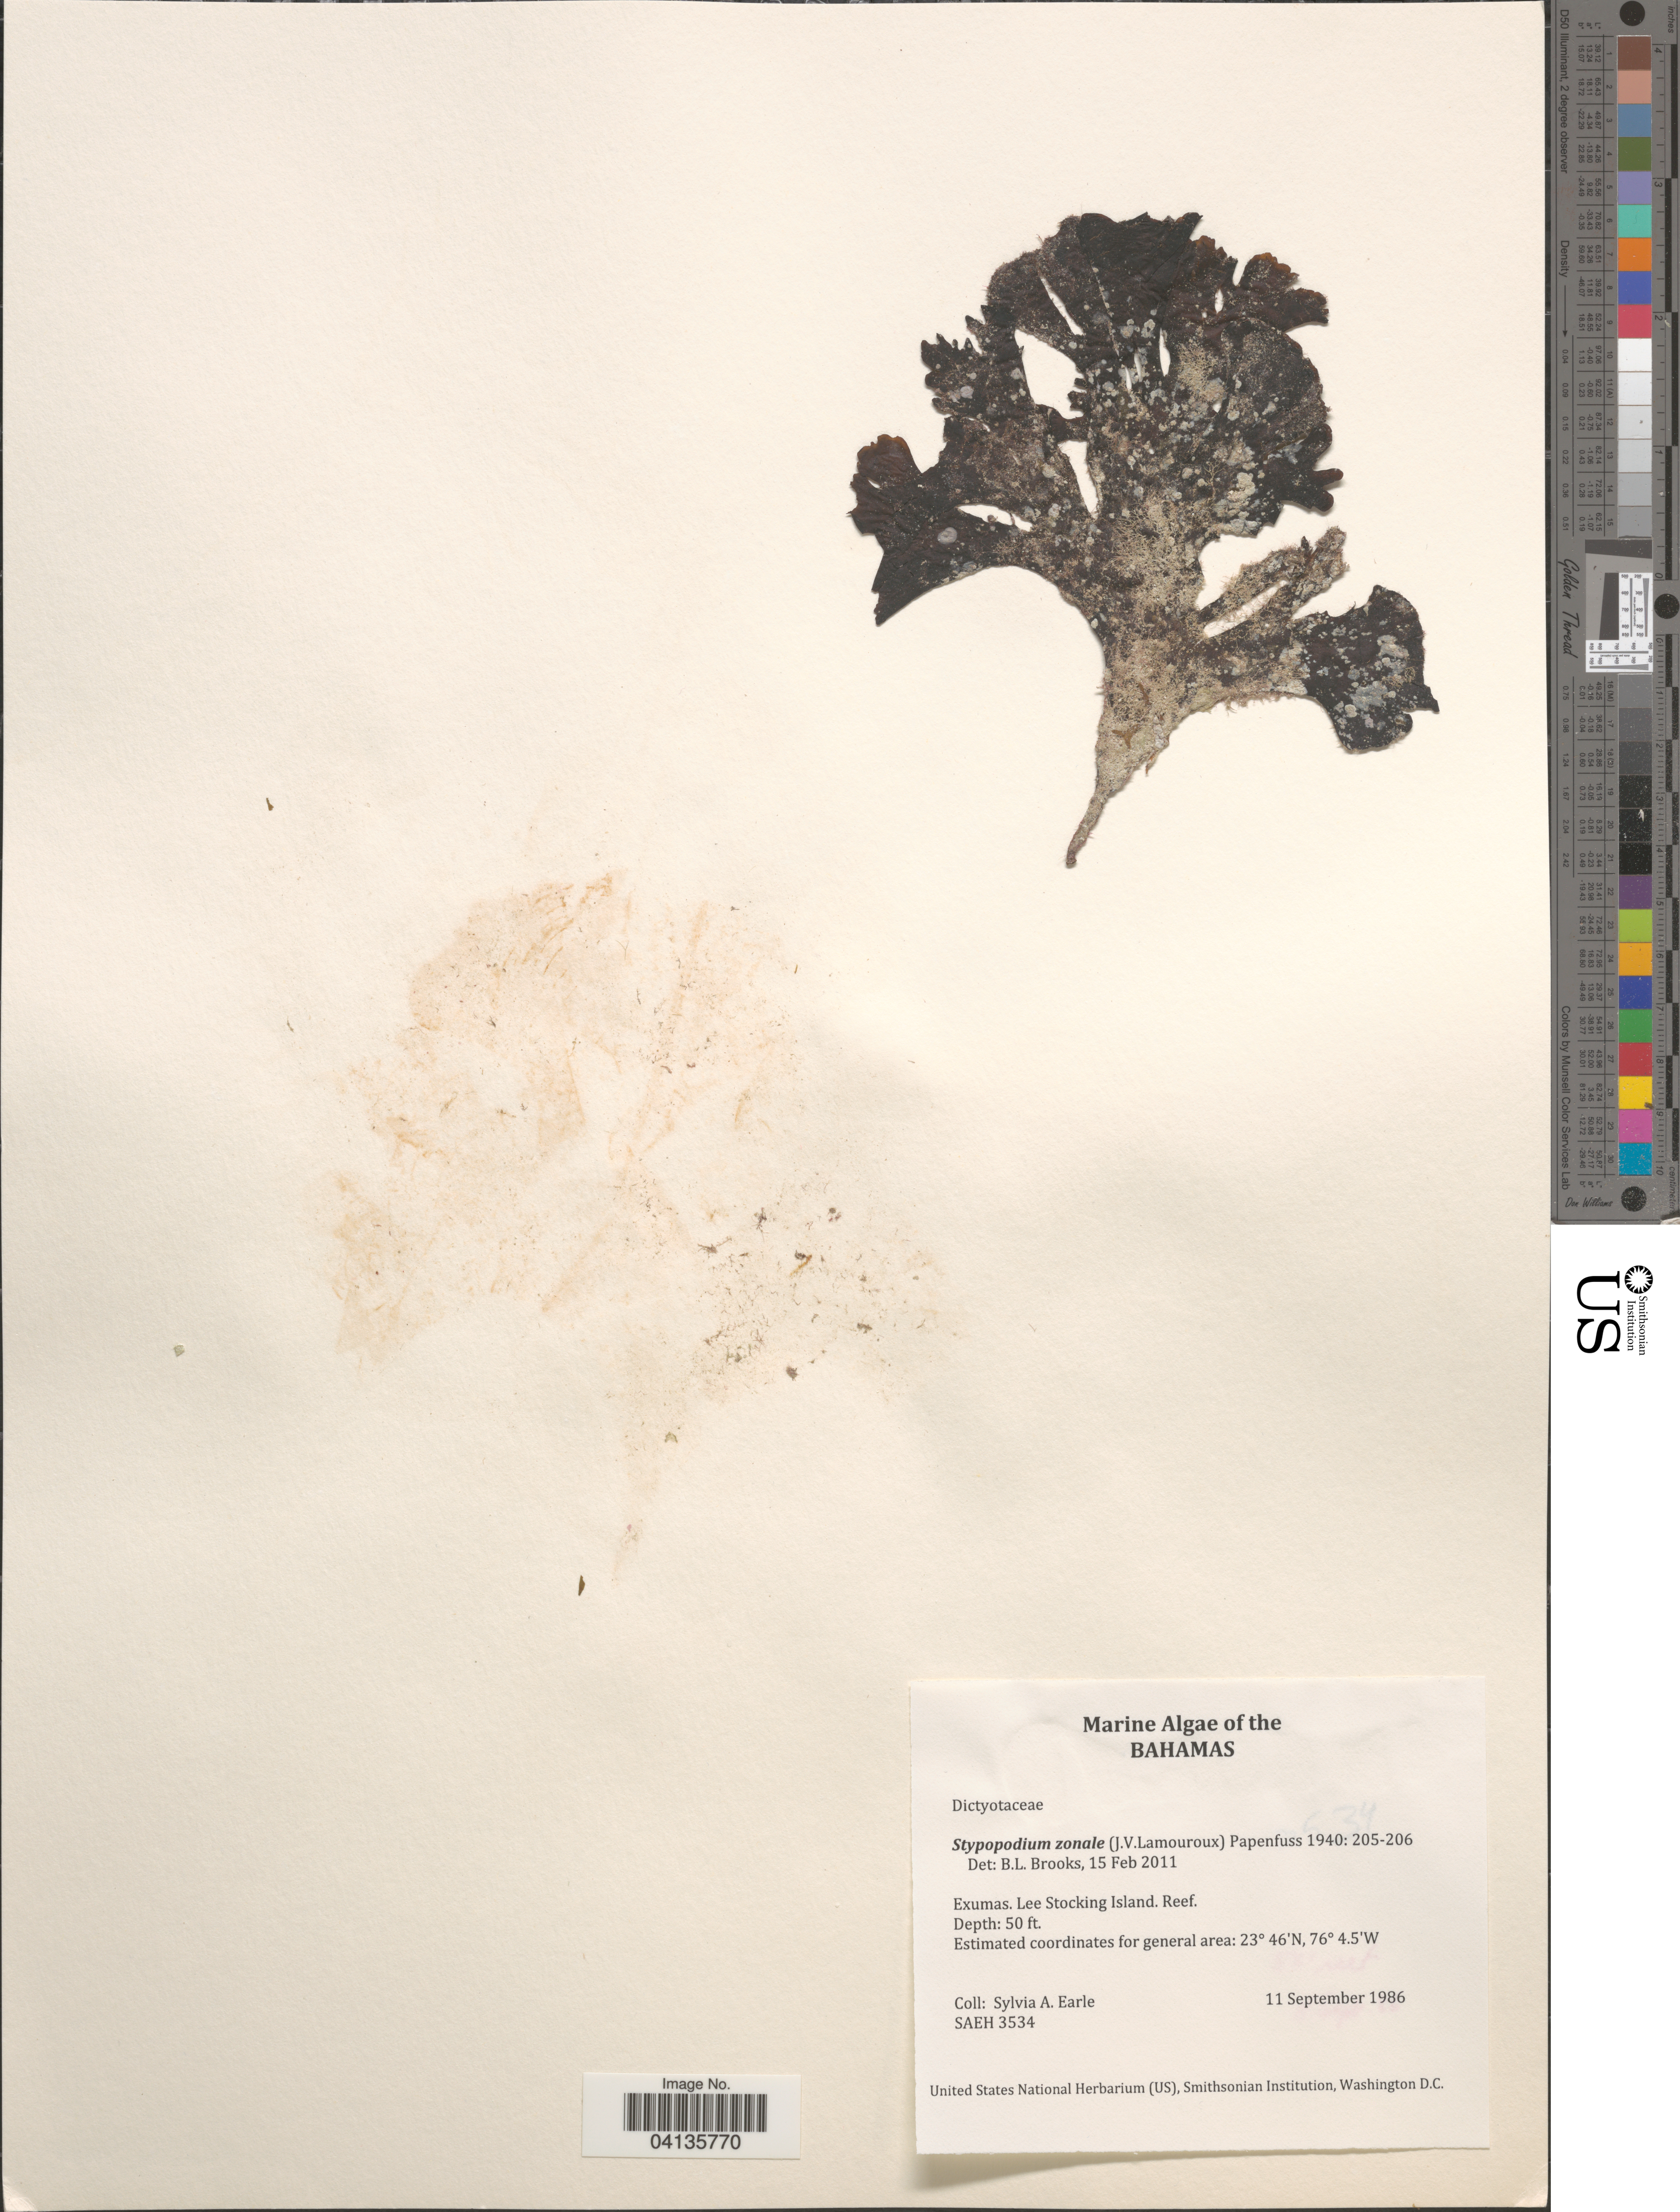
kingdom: Chromista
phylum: Ochrophyta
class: Phaeophyceae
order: Dictyotales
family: Dictyotaceae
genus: Stypopodium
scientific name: Stypopodium zonale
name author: (J.V.Lamouroux) Papenf.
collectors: S. A. Earle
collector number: SAEH3534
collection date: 1986-09-11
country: Bahamas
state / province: Exuma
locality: Exumas. Lee Stocking Island. Reef.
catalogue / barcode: US 238586